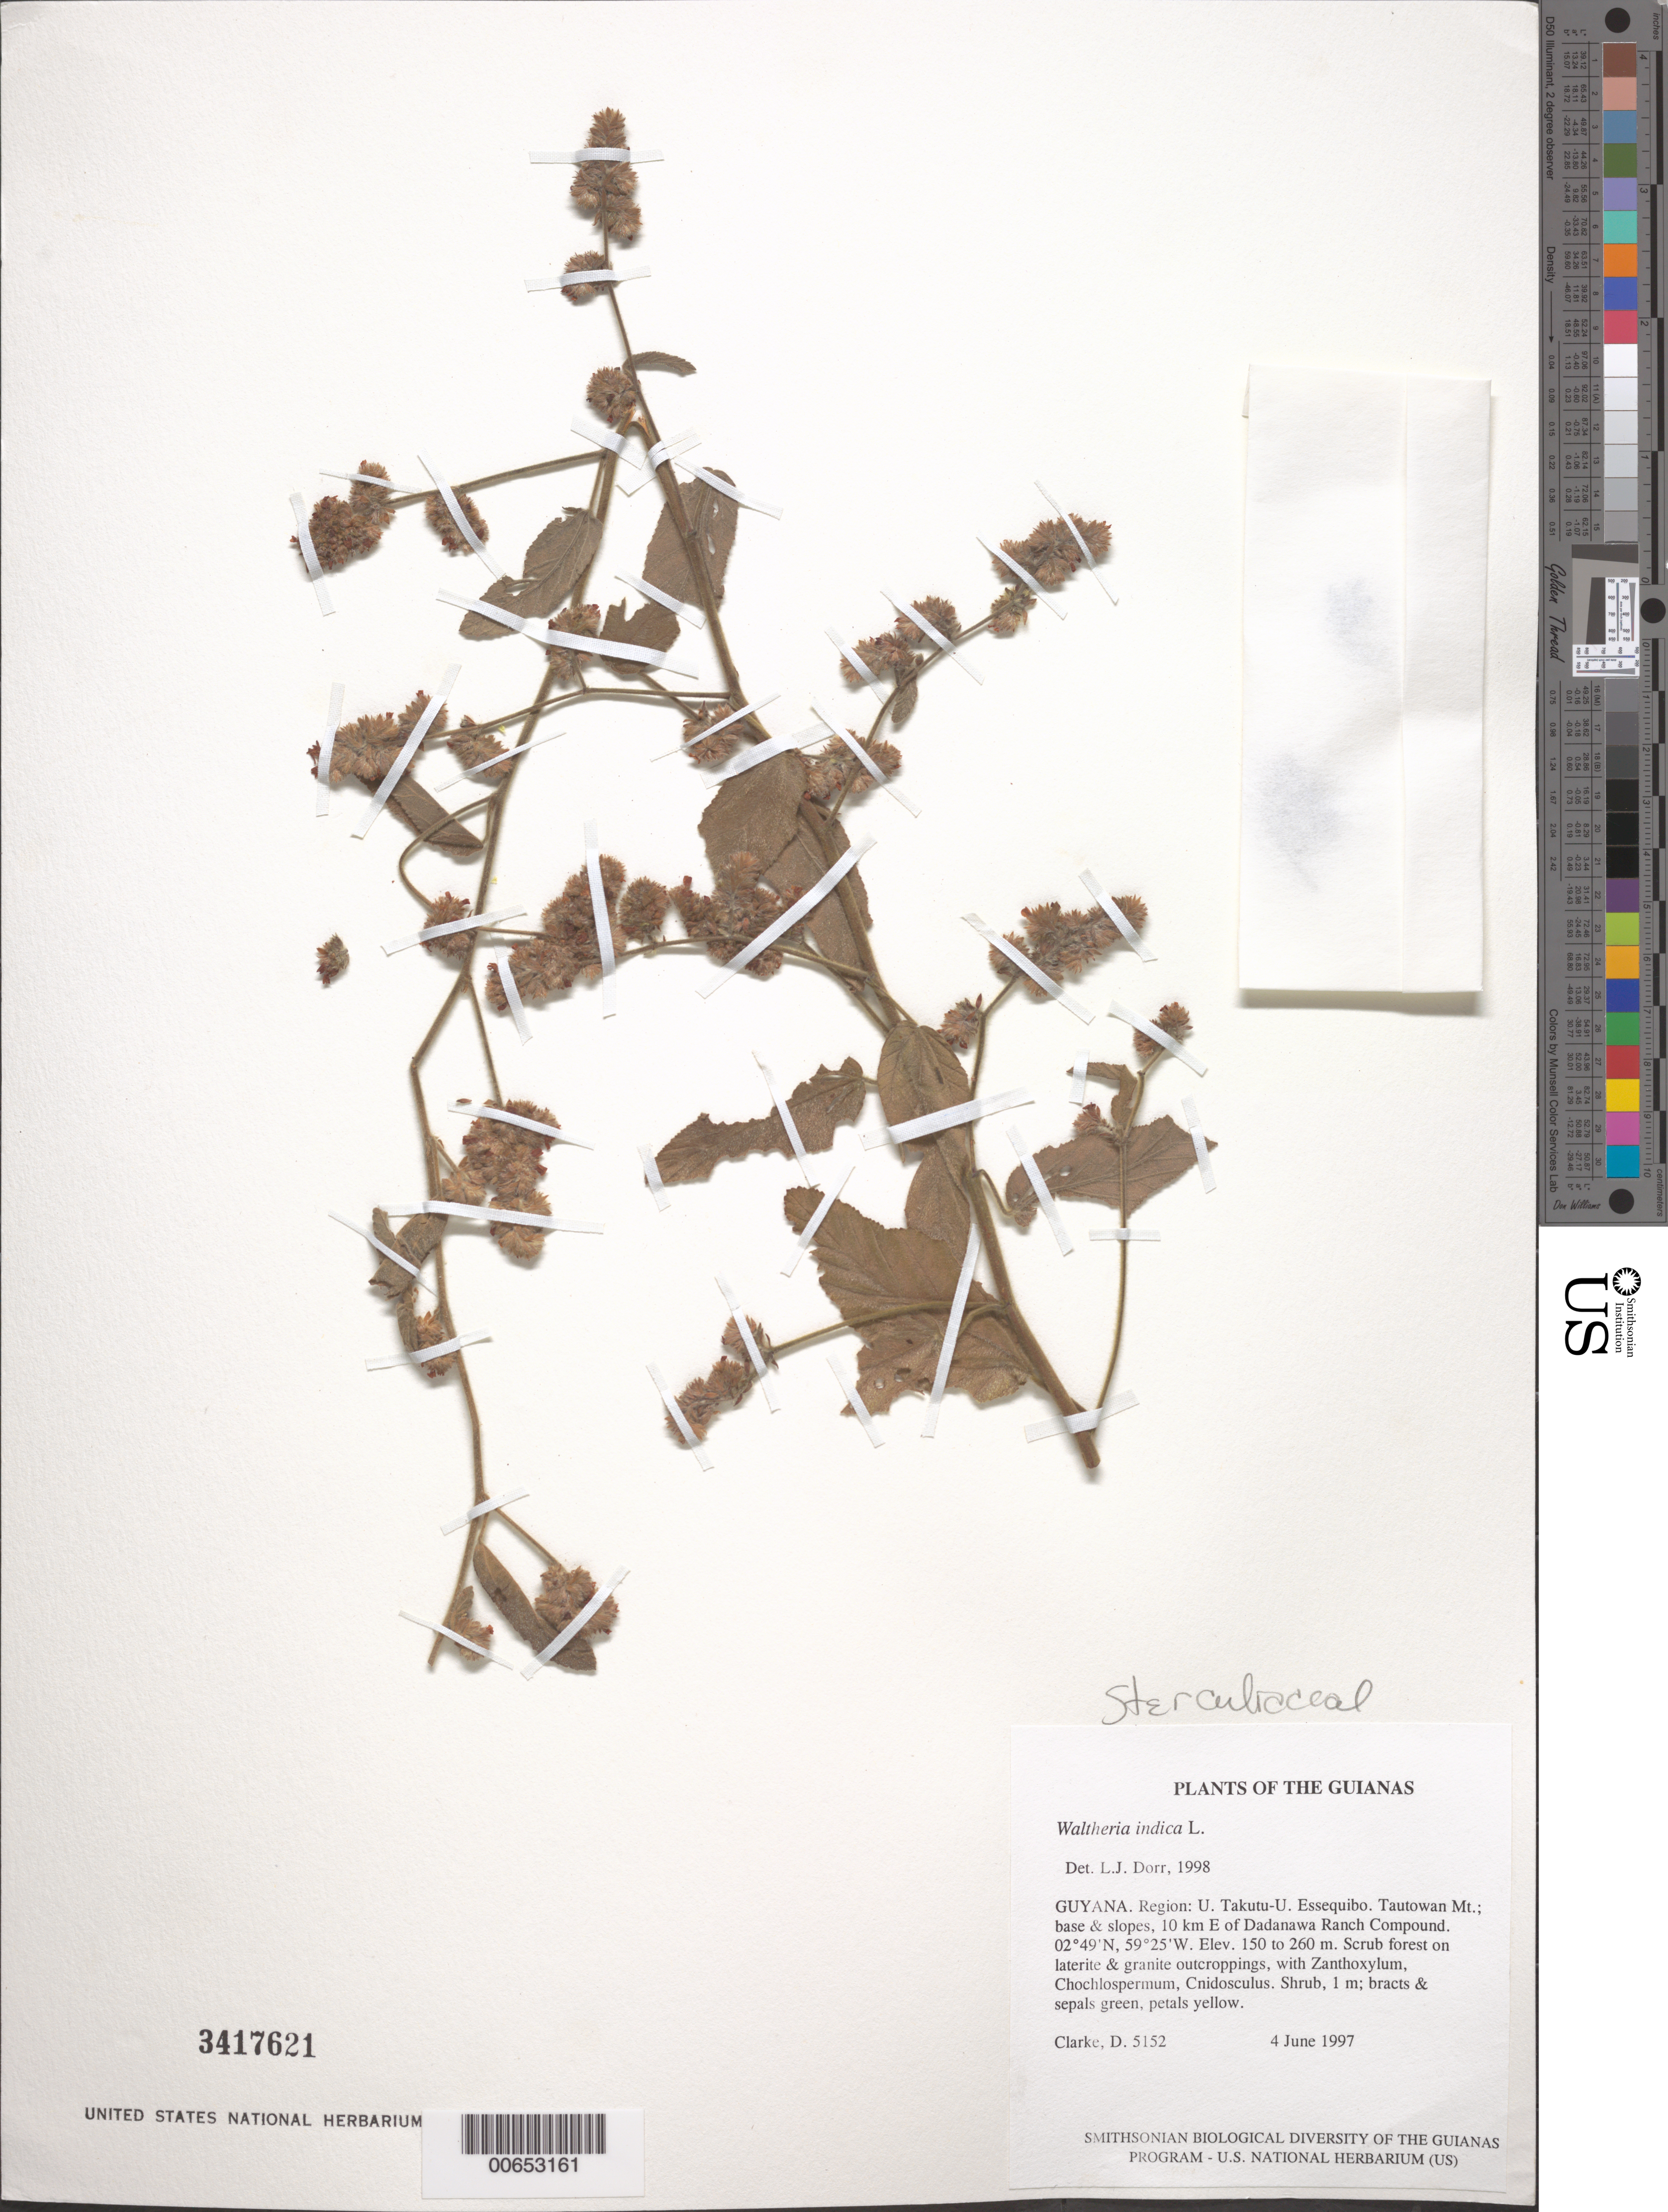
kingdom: Plantae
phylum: Tracheophyta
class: Magnoliopsida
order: Malvales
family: Malvaceae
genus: Waltheria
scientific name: Waltheria indica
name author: L.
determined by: Dorr, L. J., (BOT), Smithsonian Institution - National Museum of Natural History (UNITED STATES)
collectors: H. D. Clarke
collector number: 5152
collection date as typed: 4 June 1997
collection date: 1997-06-04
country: Guyana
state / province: U. Takutu-U. Essequibo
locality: Tautowan Mt.; base & slopes, 10 km E of Dadanawa Ranch Compound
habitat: Scrub forest on laterite & granite outcroppings, with Zanthoxylum, Chochlospermum, Cnidoscolus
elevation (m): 150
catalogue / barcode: US 3417621